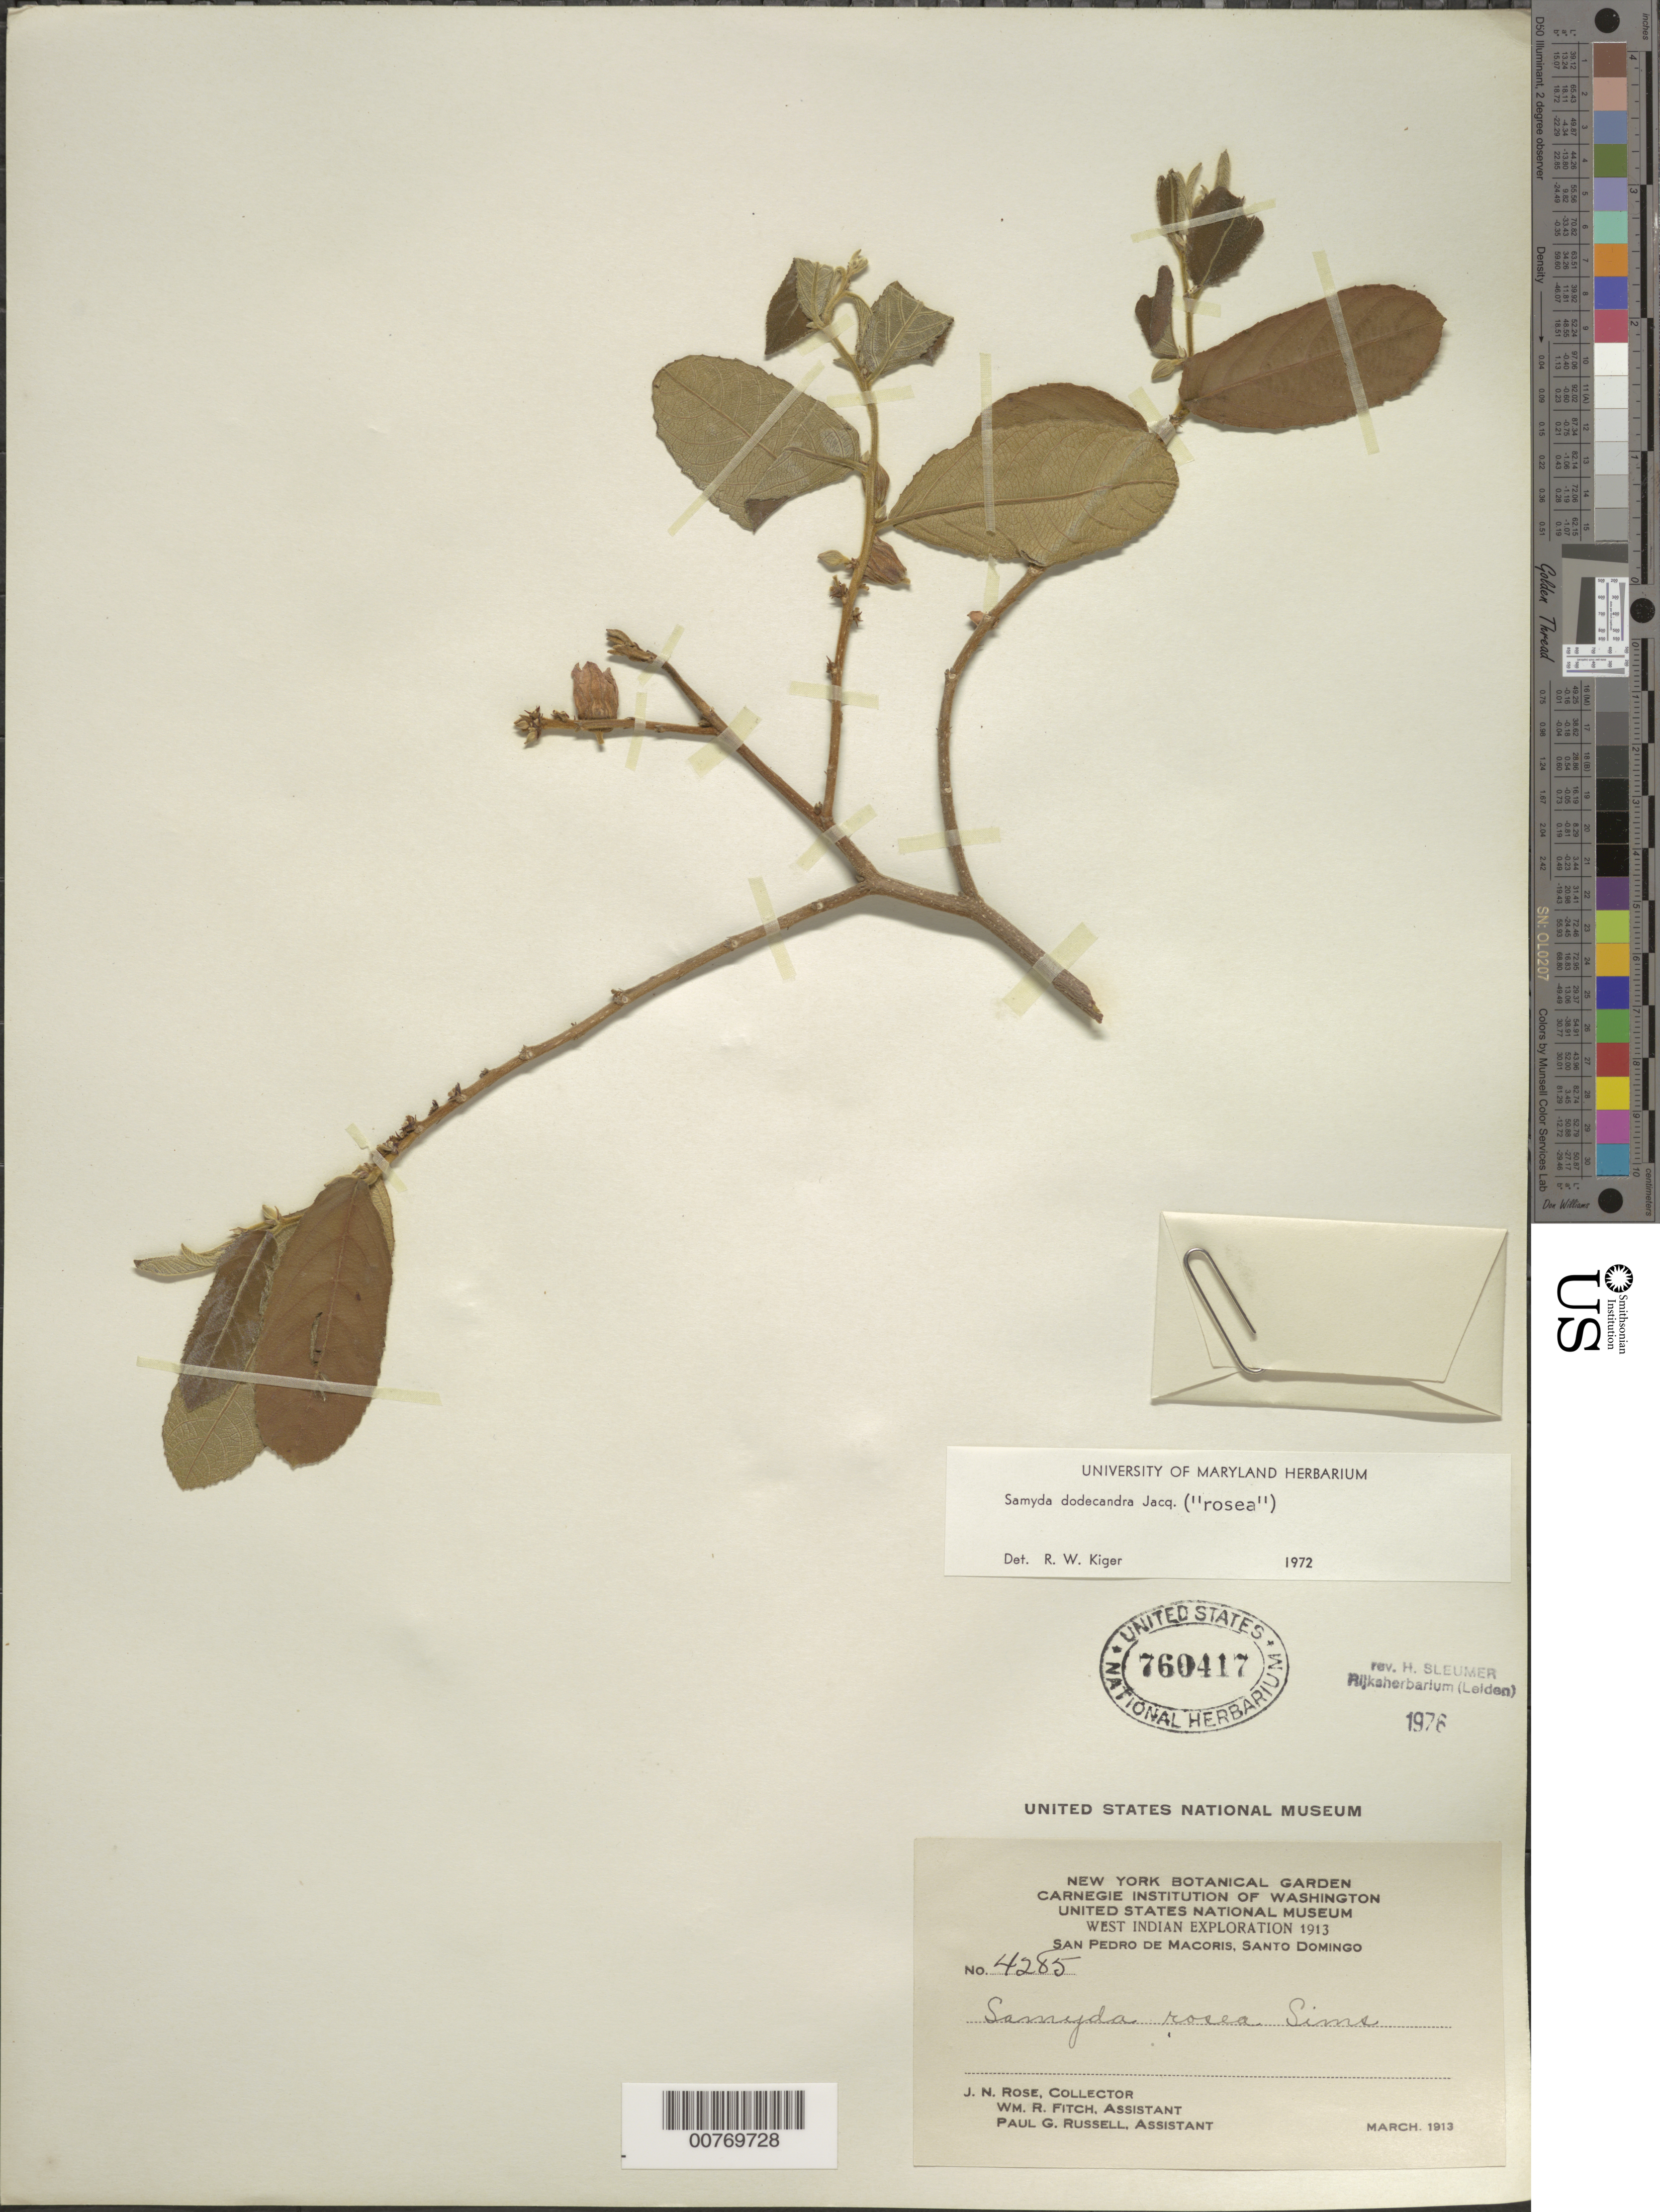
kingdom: Plantae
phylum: Tracheophyta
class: Magnoliopsida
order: Malpighiales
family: Salicaceae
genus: Casearia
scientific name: Casearia dodecandra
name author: (Jacq.) T. Samar. & M.H. Alford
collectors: J. N. Rose, W. R. Fitch & P. G. Russell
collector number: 4285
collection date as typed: Mar 1913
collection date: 1913-03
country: Dominican Republic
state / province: San Pedro de Macoris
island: Hispaniola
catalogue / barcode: US 760417